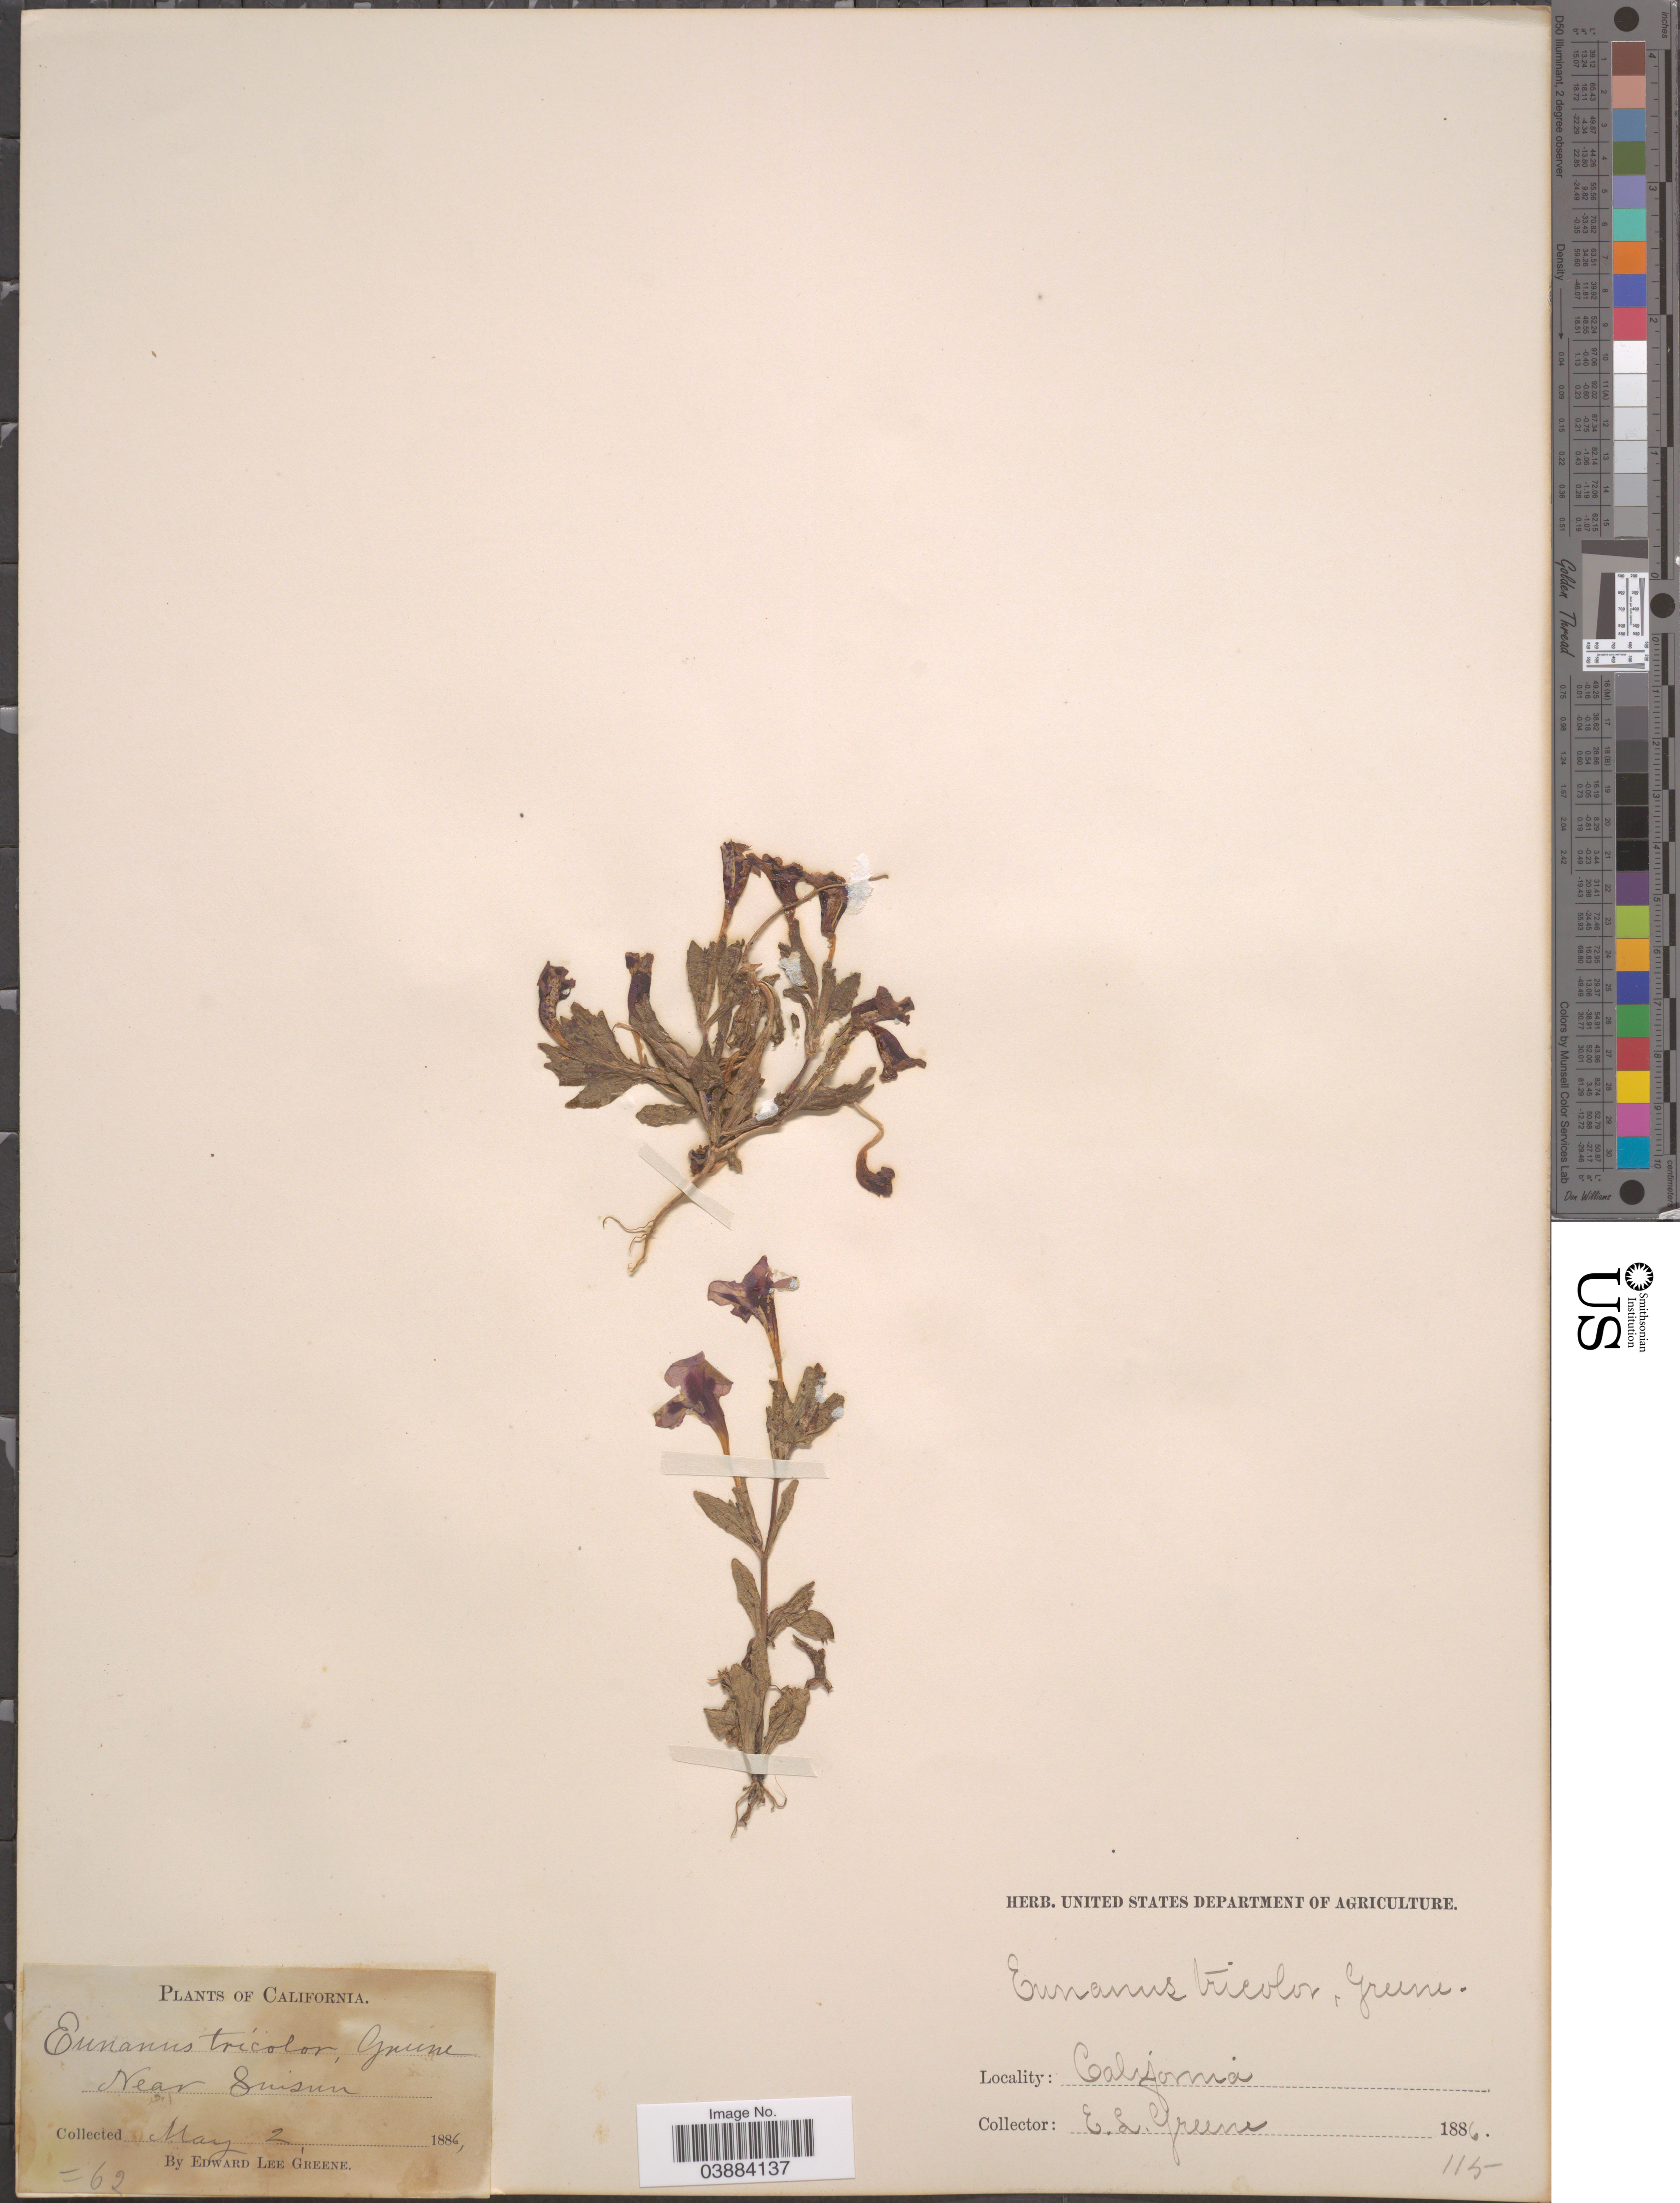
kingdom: Plantae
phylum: Tracheophyta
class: Magnoliopsida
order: Lamiales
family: Phrymaceae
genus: Eunanus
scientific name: Eunanus tricolor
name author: (Hartw. ex Lindl.) Greene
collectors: E. L. Greene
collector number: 62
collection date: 1886-05-02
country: United States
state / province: California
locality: Near Suisun.